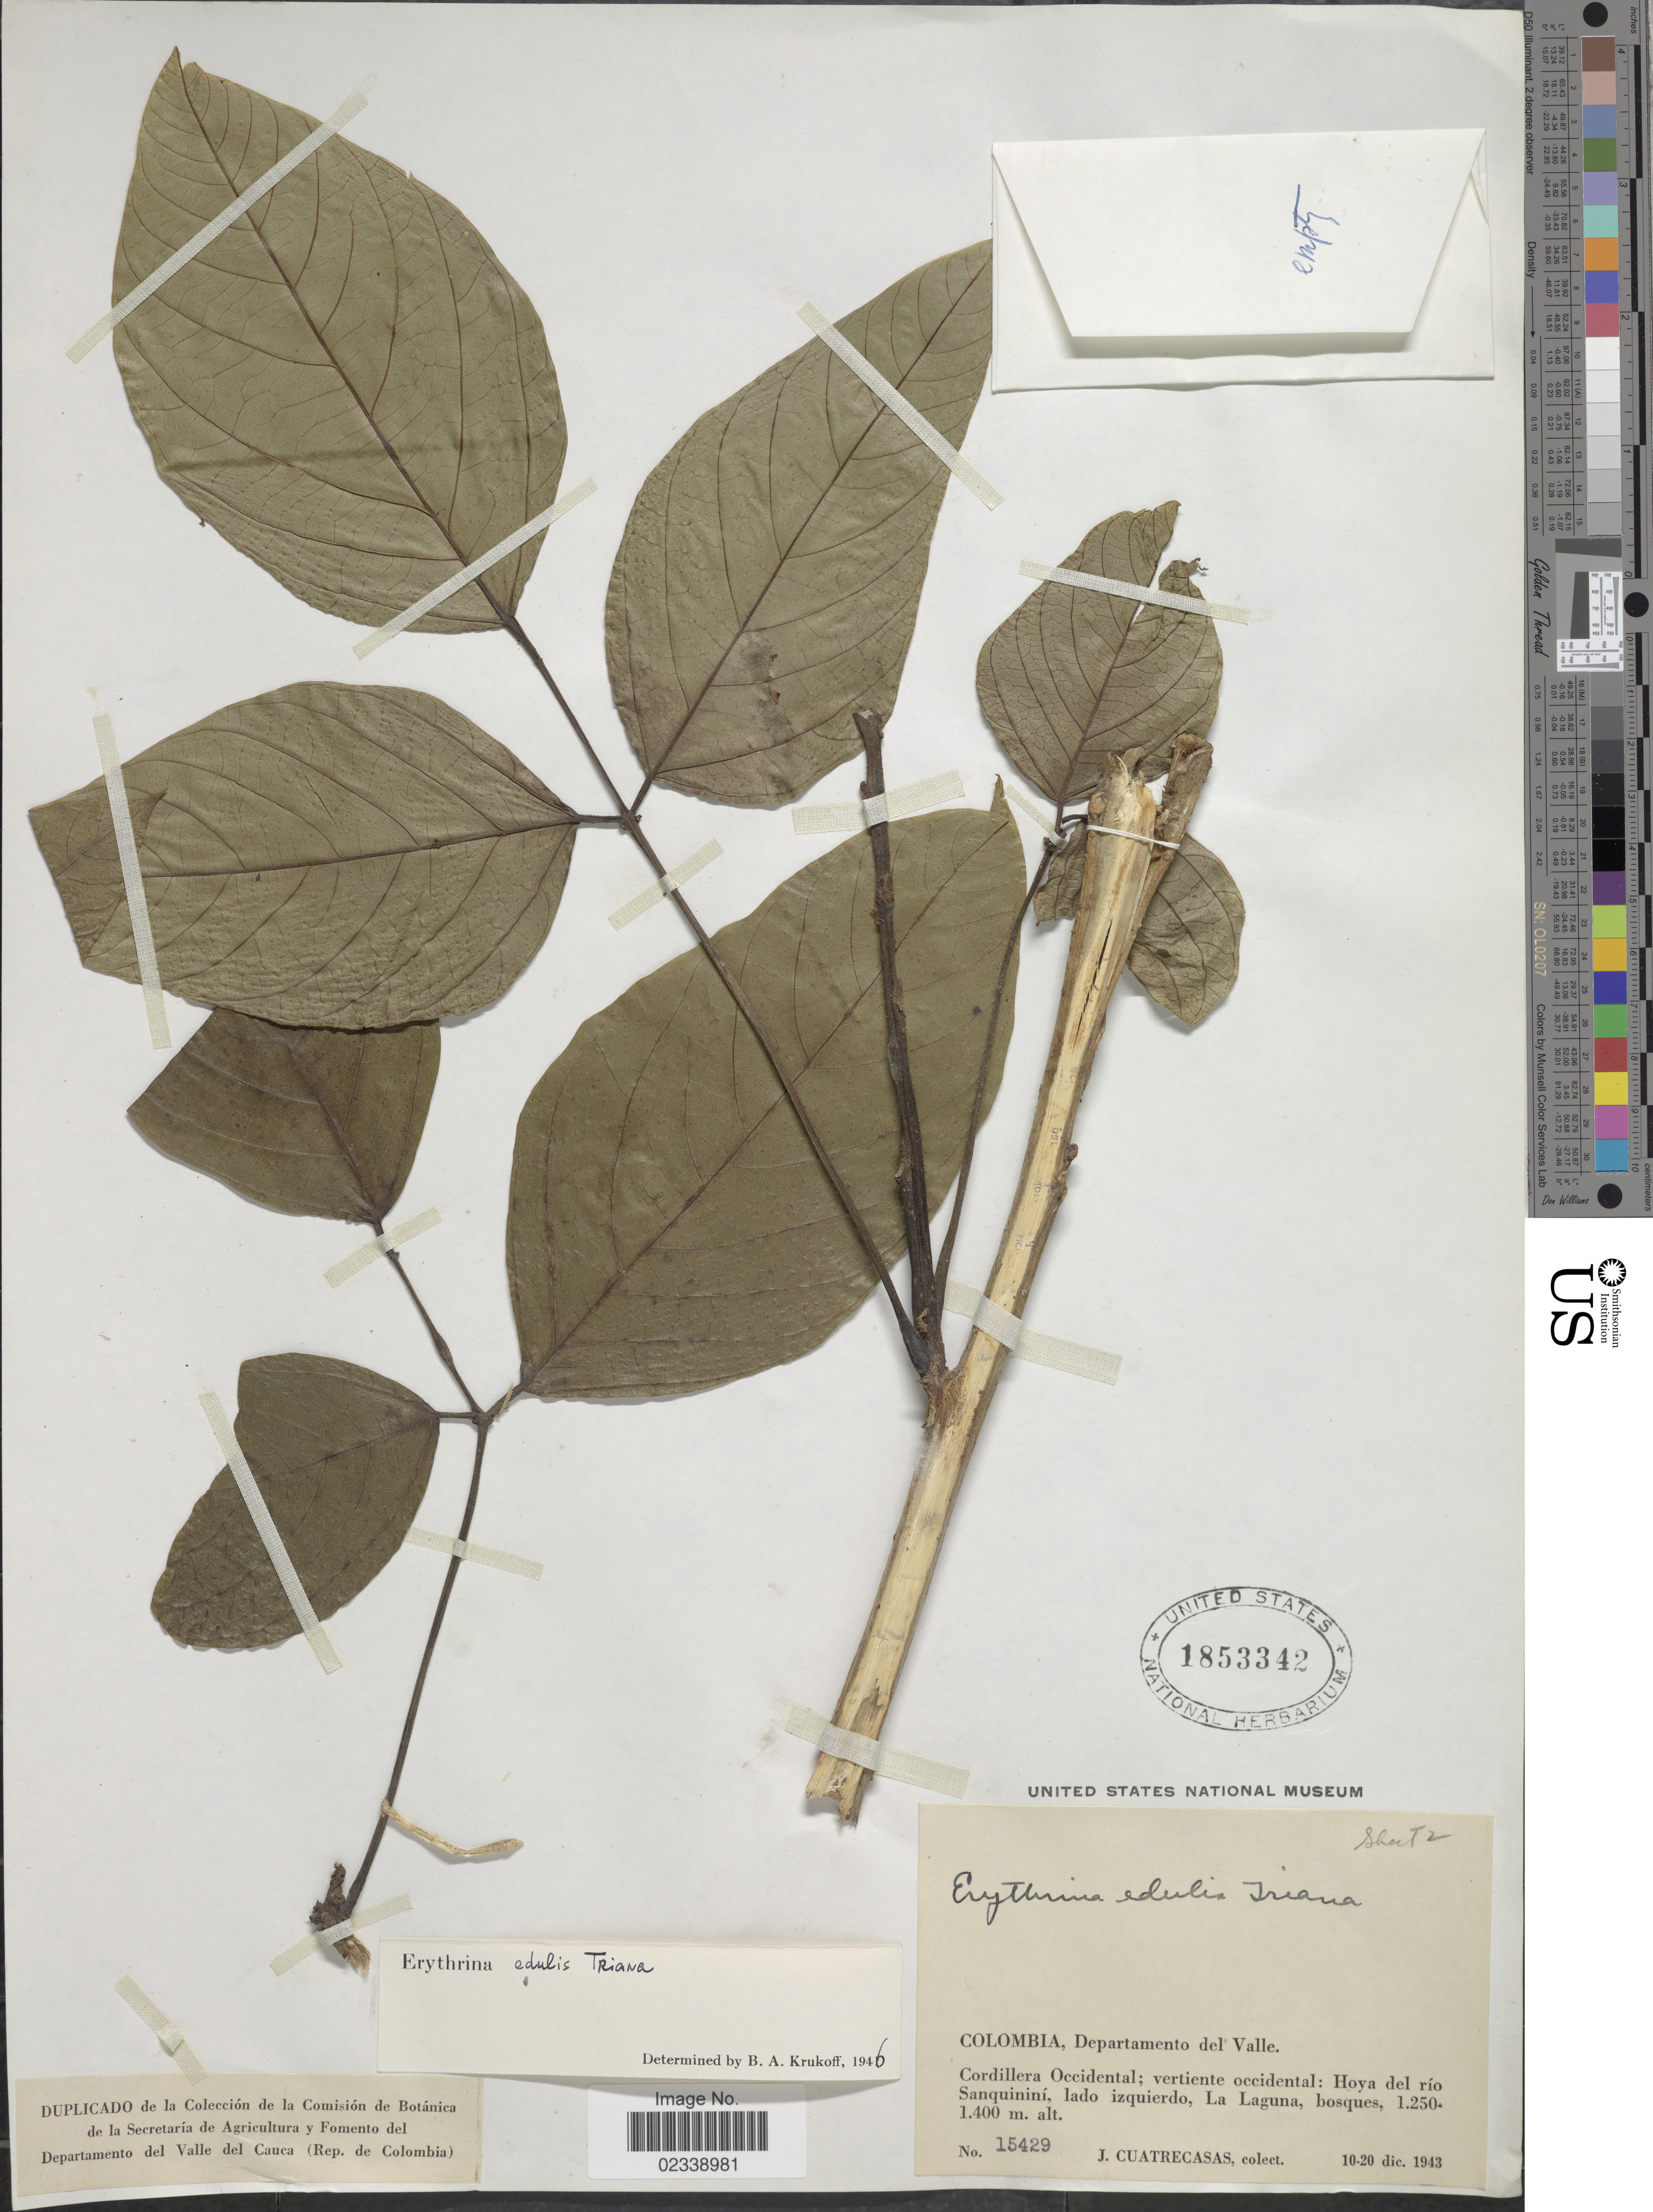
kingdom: Plantae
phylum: Tracheophyta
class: Magnoliopsida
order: Fabales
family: Fabaceae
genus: Erythrina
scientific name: Erythrina edulis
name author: Triana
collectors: J. Cuatrecasas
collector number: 15429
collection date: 1943-12-10/1943-12-20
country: Colombia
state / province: Valle del Cauca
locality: Departamento del Valle, Cordillera Occidental; vertiente occidental: Hoya del rio Sanquinini, lado izquierdo, La Laguna.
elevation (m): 1250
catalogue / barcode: US 1853342